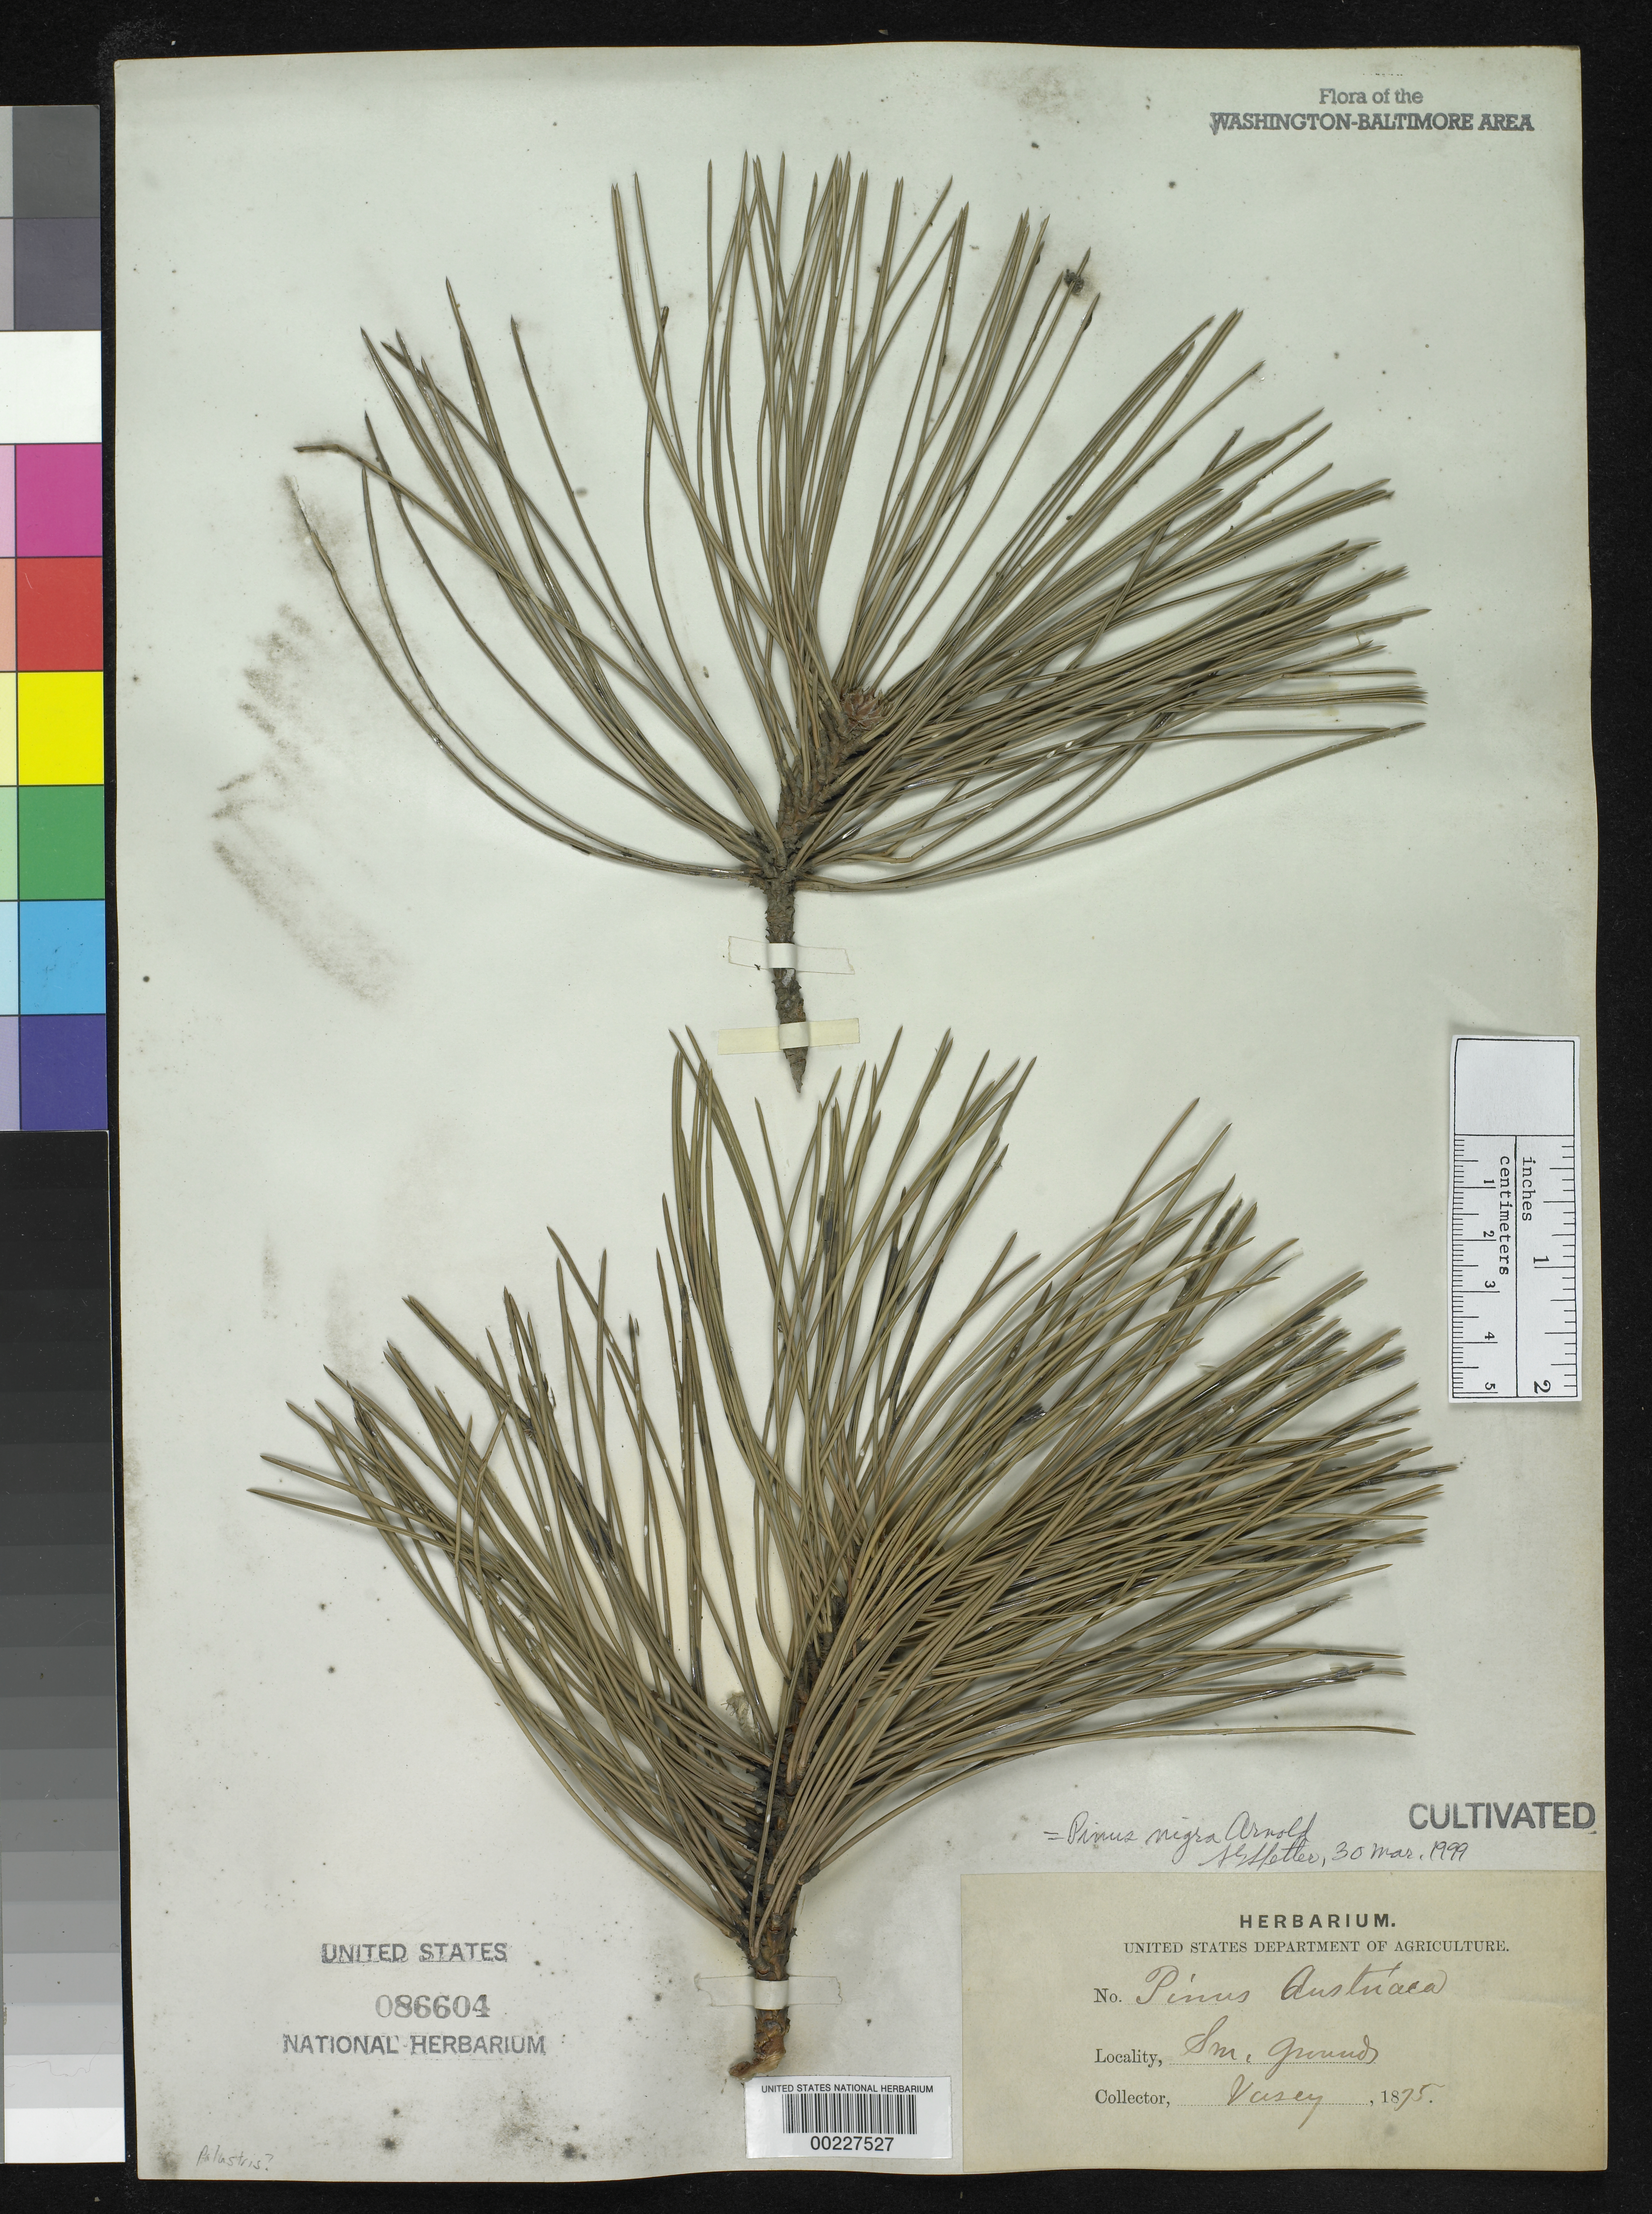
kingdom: Plantae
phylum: Tracheophyta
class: Pinopsida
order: Pinales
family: Pinaceae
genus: Pinus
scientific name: Pinus nigra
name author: Arnold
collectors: G. R. Vasey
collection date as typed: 1875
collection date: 1875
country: United States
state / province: District of Columbia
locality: Smithsonian grounds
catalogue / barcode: US 86604